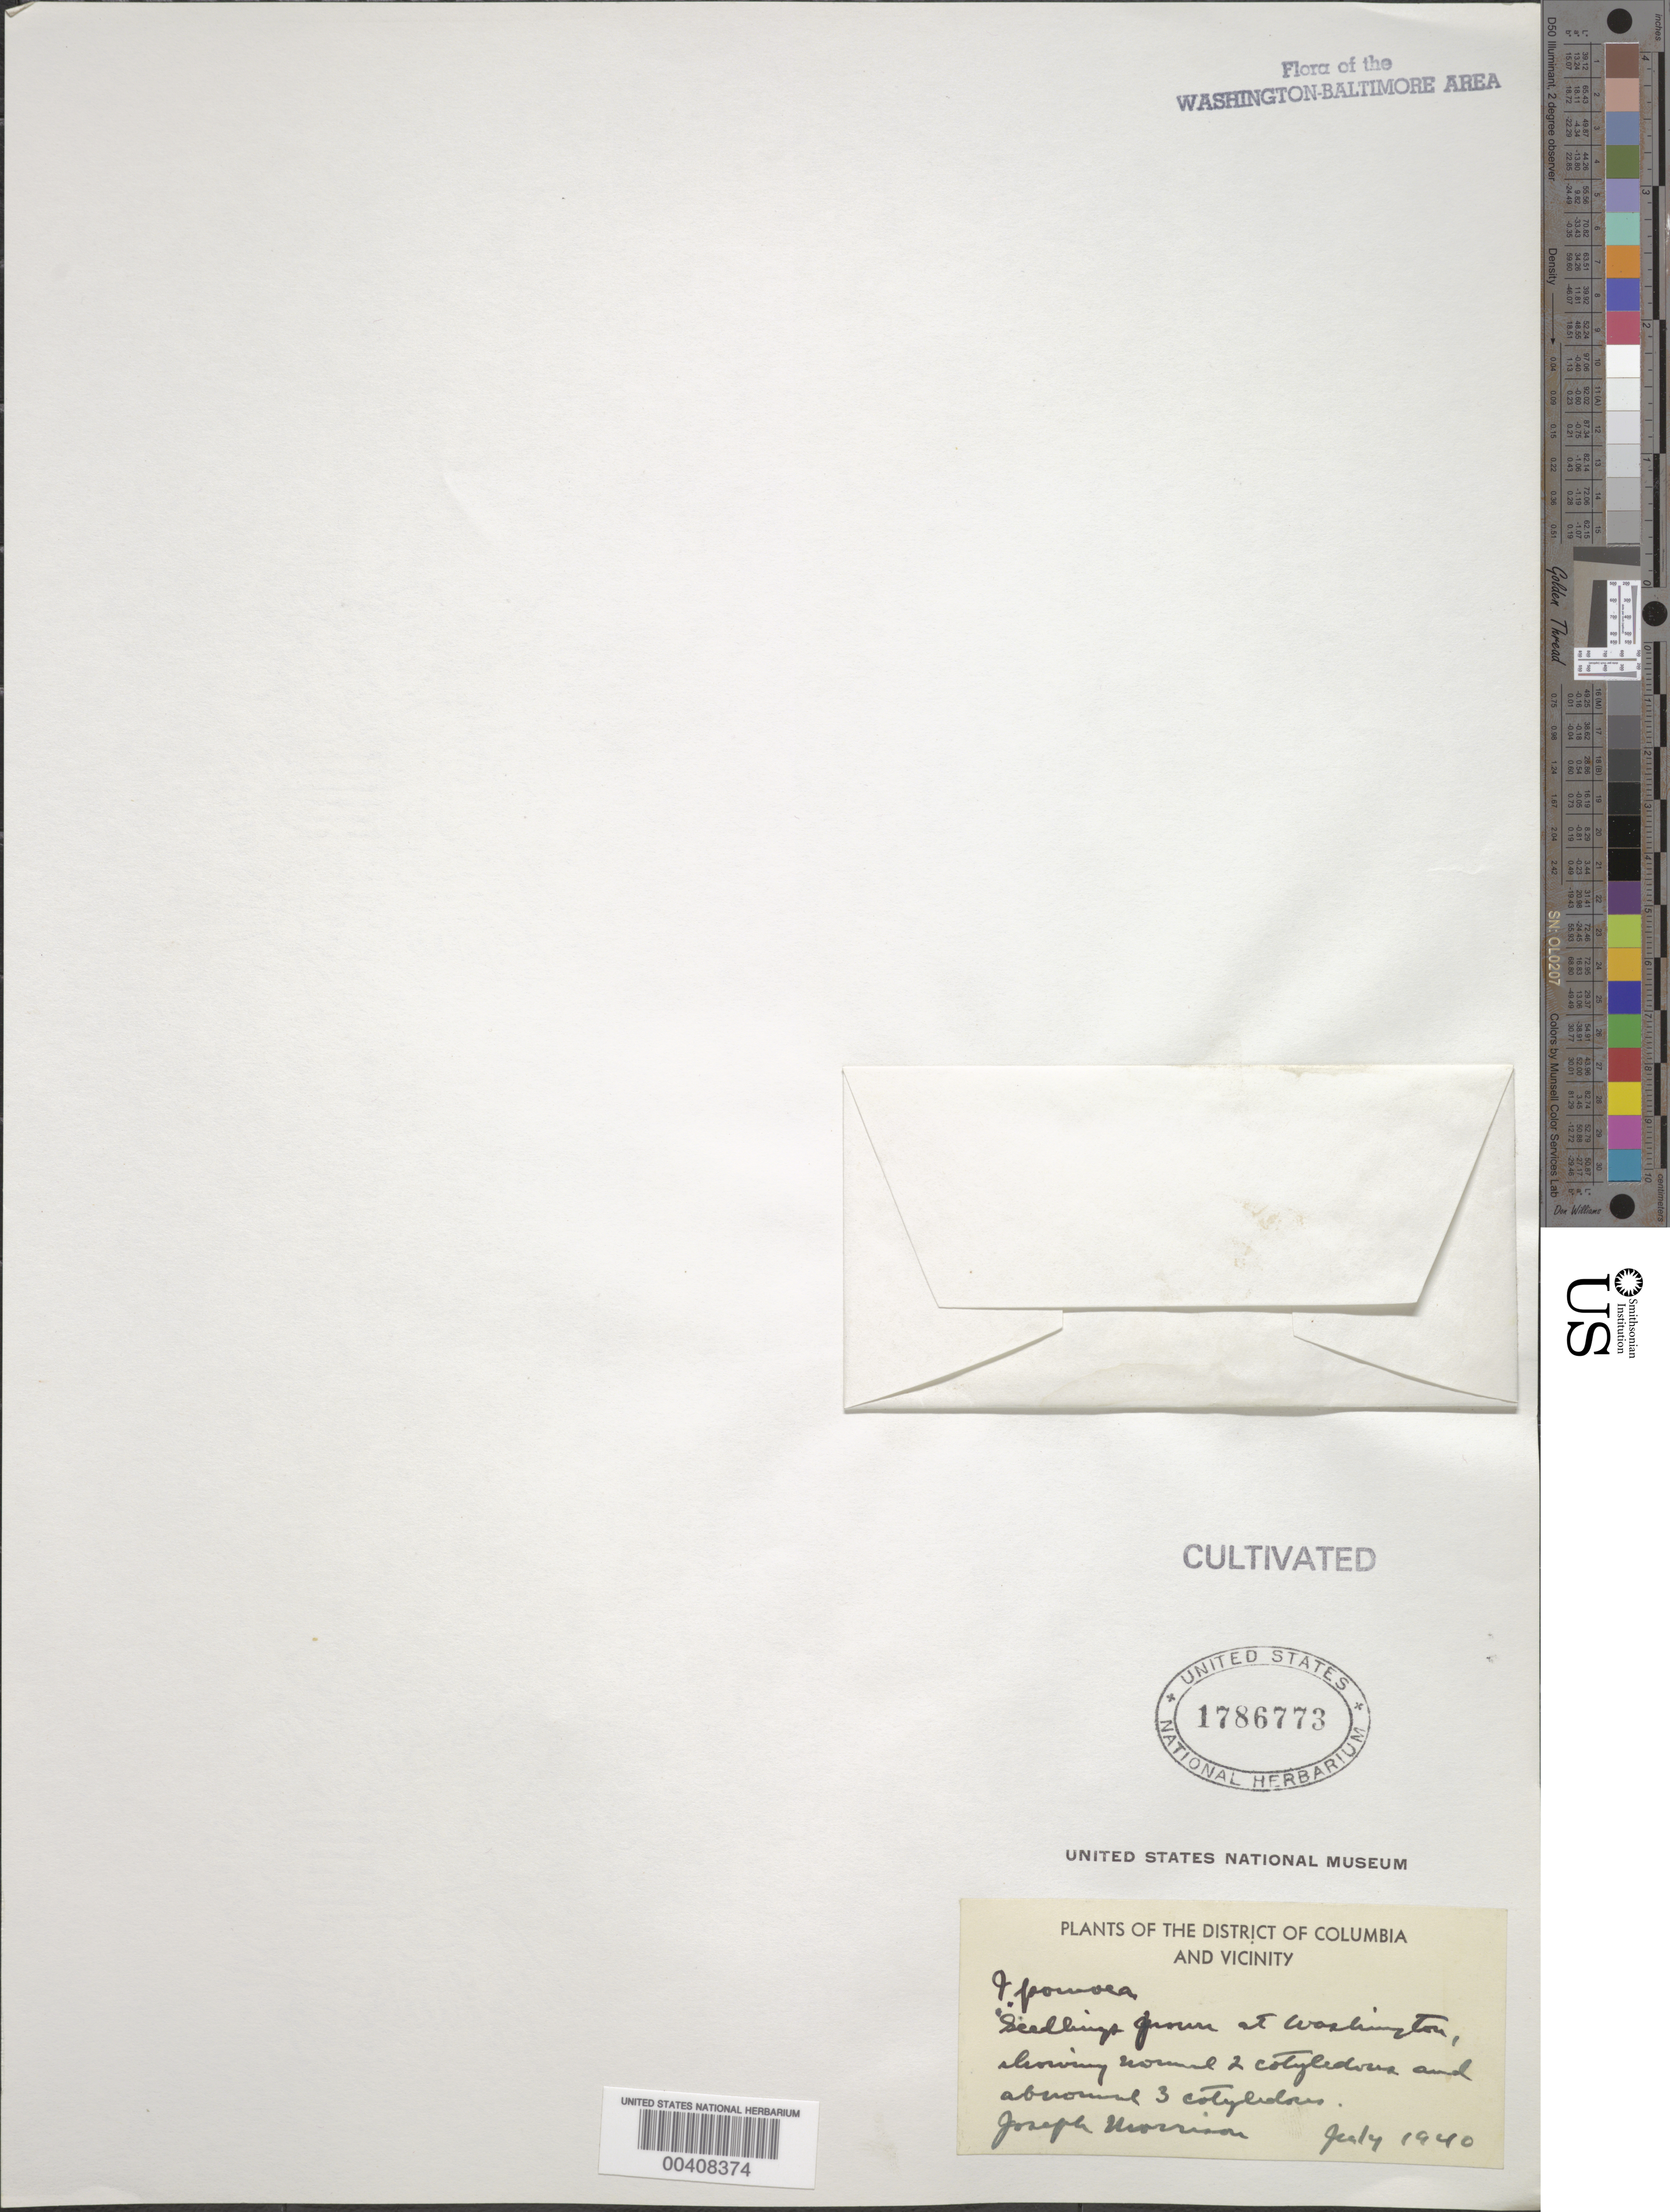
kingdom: Plantae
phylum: Tracheophyta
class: Magnoliopsida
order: Solanales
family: Convolvulaceae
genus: Ipomoea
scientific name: Ipomoea sp.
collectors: J. Morrison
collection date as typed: Jul 1940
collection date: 1940-07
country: United States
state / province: District of Columbia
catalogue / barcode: US 1786773